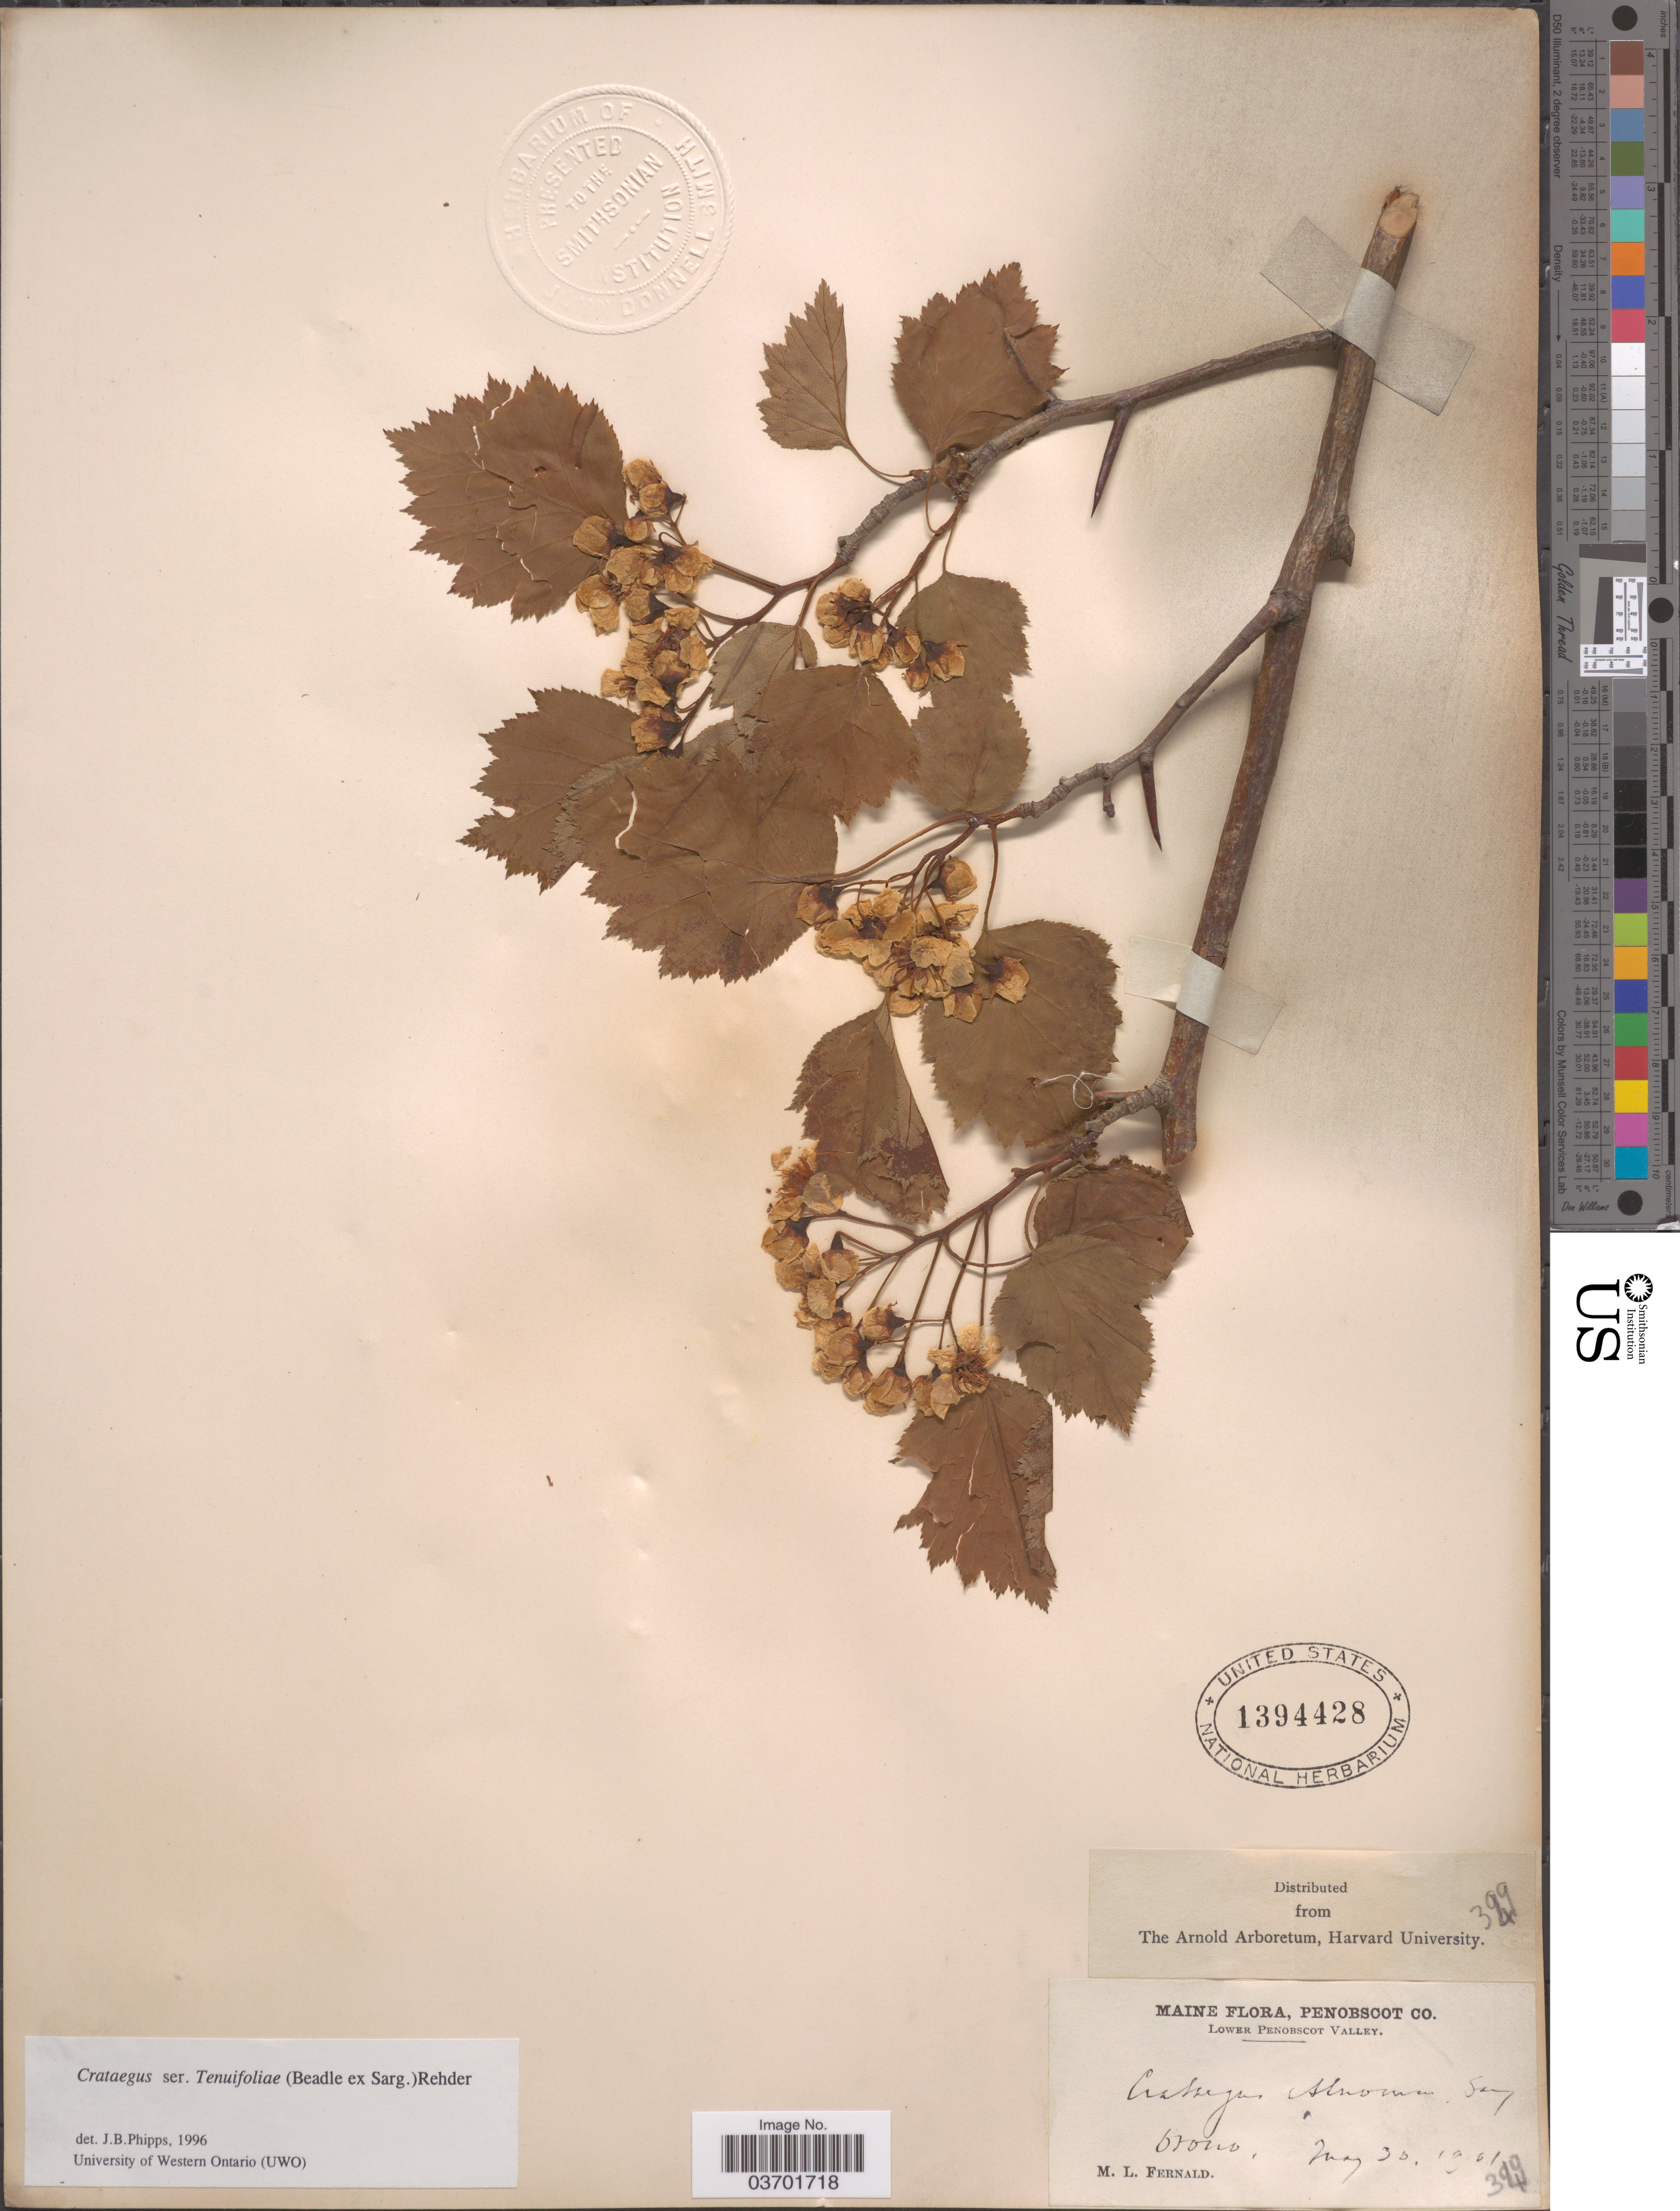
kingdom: Plantae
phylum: Tracheophyta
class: Magnoliopsida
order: Rosales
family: Rosaceae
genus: Crataegus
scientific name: Crataegus schuettei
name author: Ashe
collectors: M. L. Fernald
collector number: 349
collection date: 1901-05-30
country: United States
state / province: Maine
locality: Penobscot Co. Lower Penobscot Valley. Orono.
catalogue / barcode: US 1394428